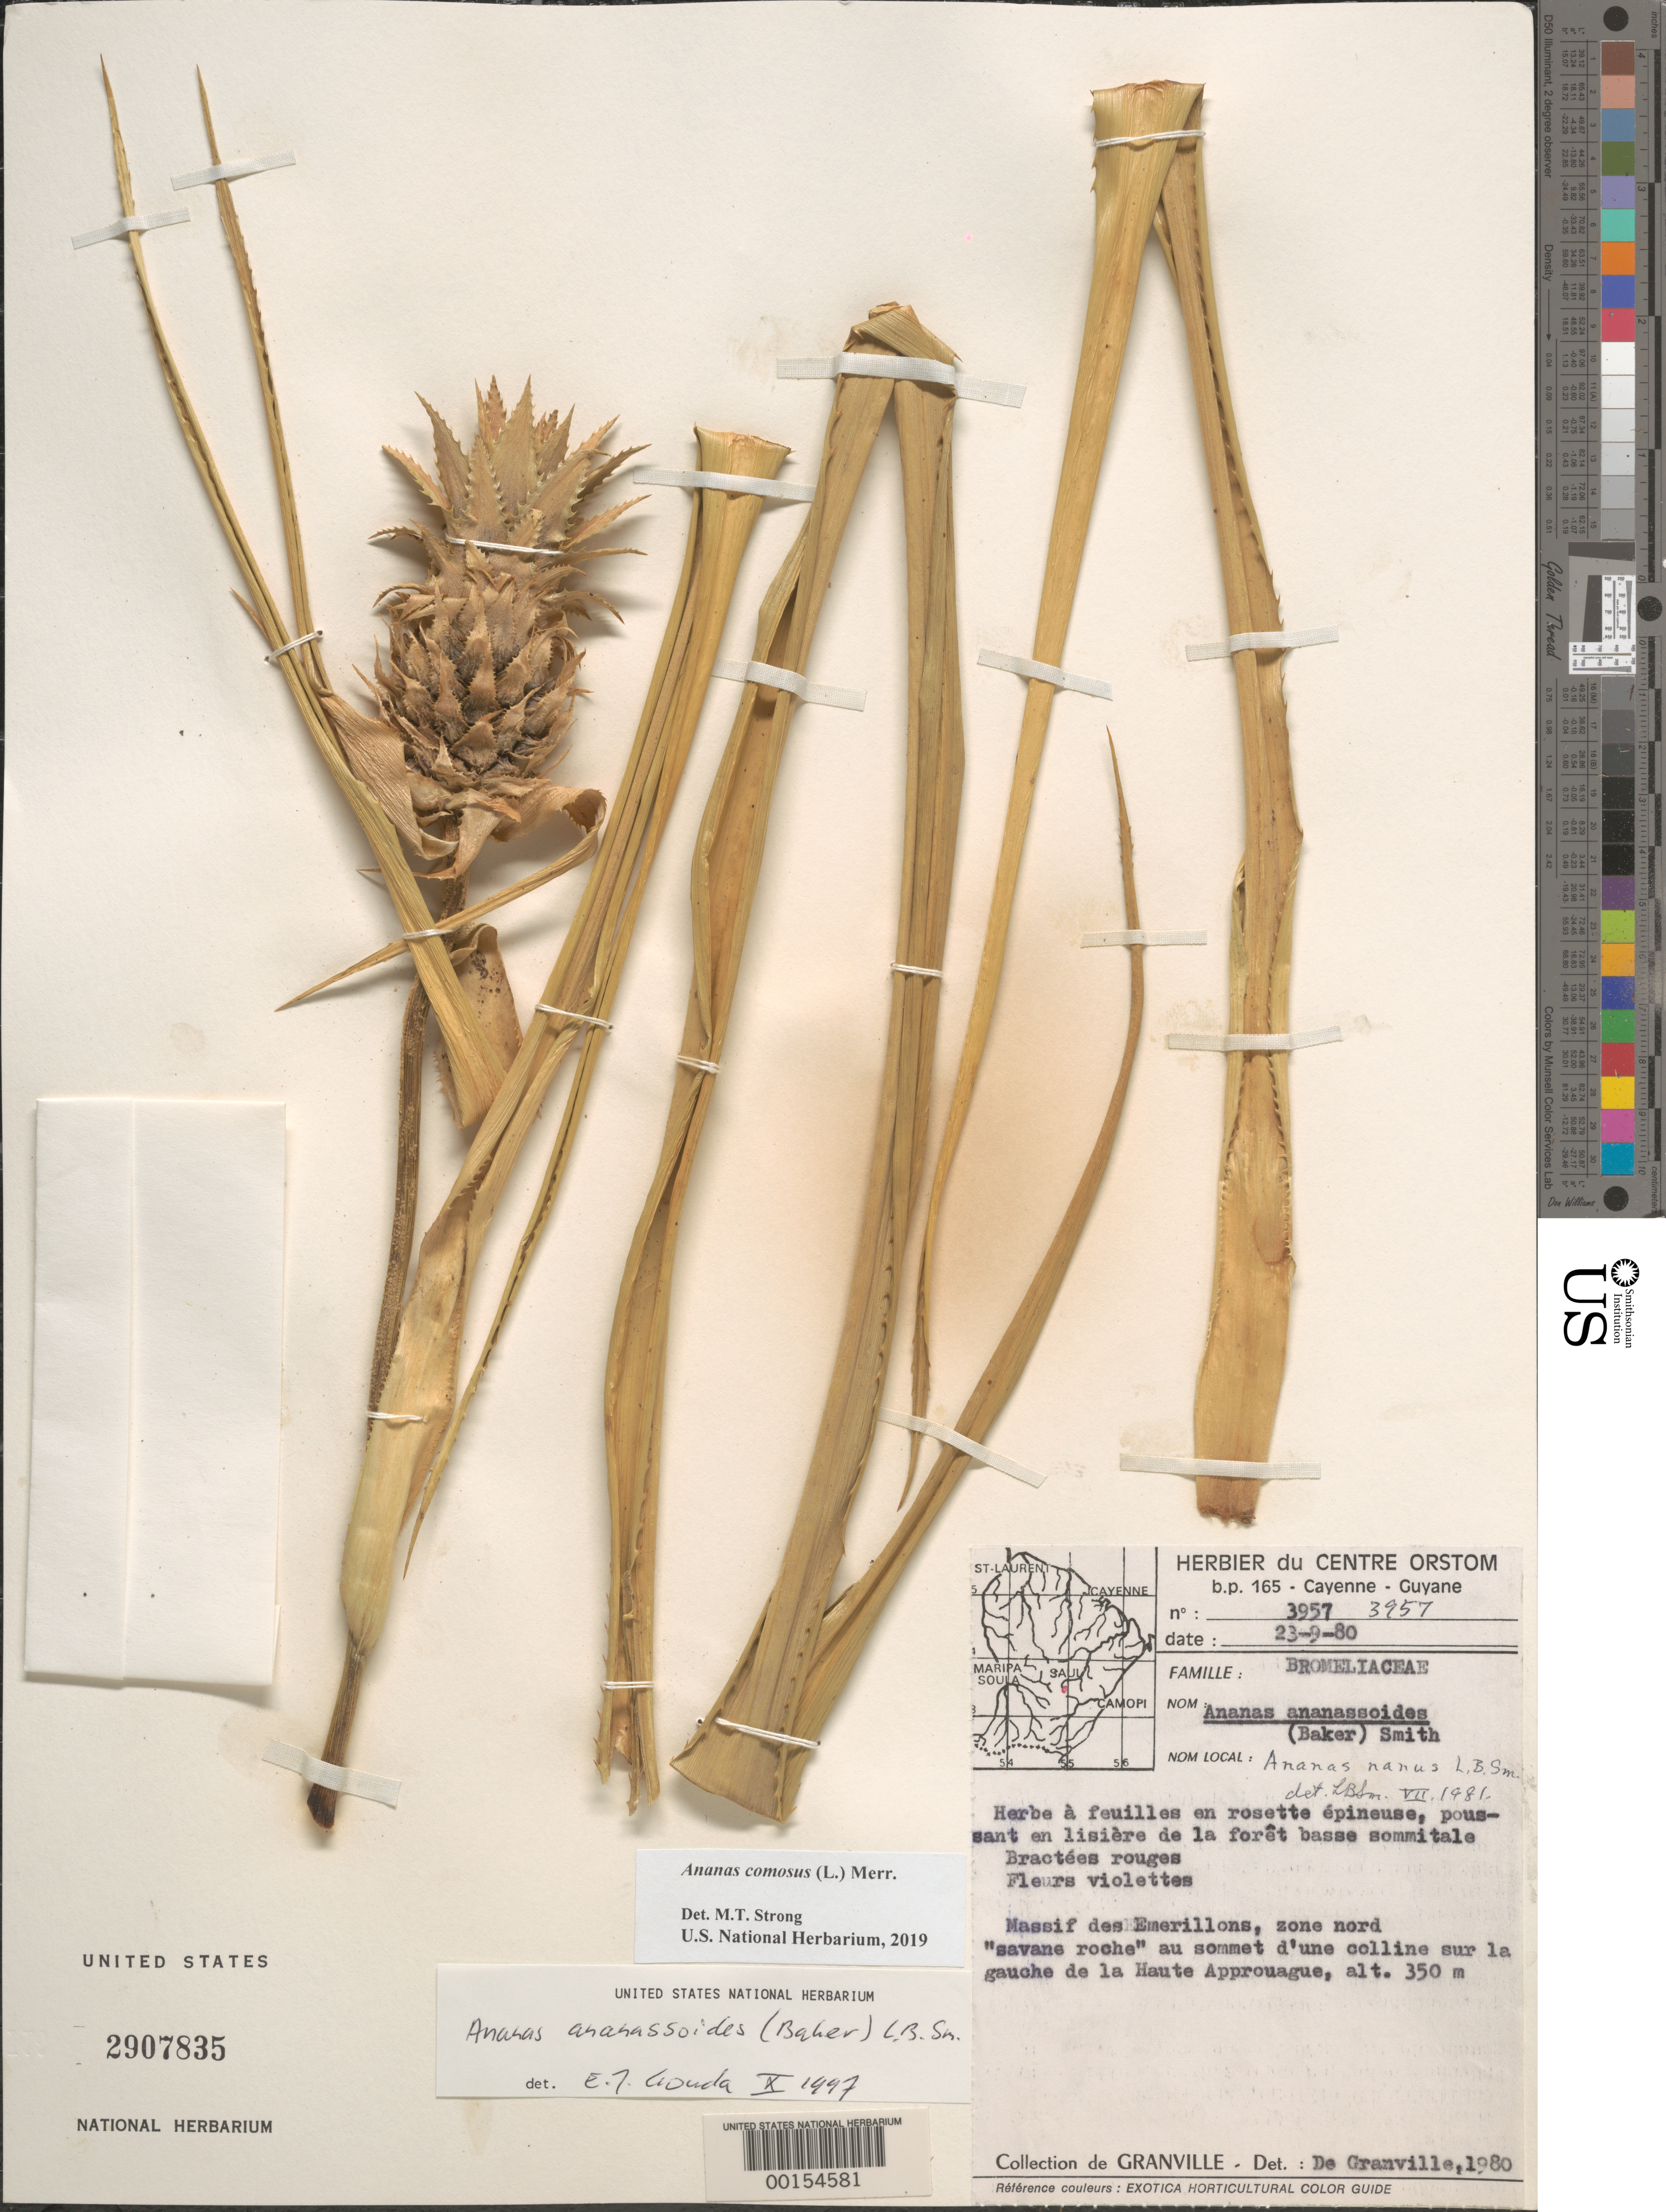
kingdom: Plantae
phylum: Tracheophyta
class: Liliopsida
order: Poales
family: Bromeliaceae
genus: Ananas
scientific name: Ananas comosus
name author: (L.) Merr.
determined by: Strong, Mark T., (BOT), Smithsonian Institution - National Museum of Natural History (UNITED STATES)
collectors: J.-J. de Granville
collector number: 3957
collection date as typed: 23-Sep-80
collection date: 1980-09-23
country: French Guiana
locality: Émerillon Massif, zone nord, Haute Approuague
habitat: Savanna rock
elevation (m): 350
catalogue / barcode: US 2907835